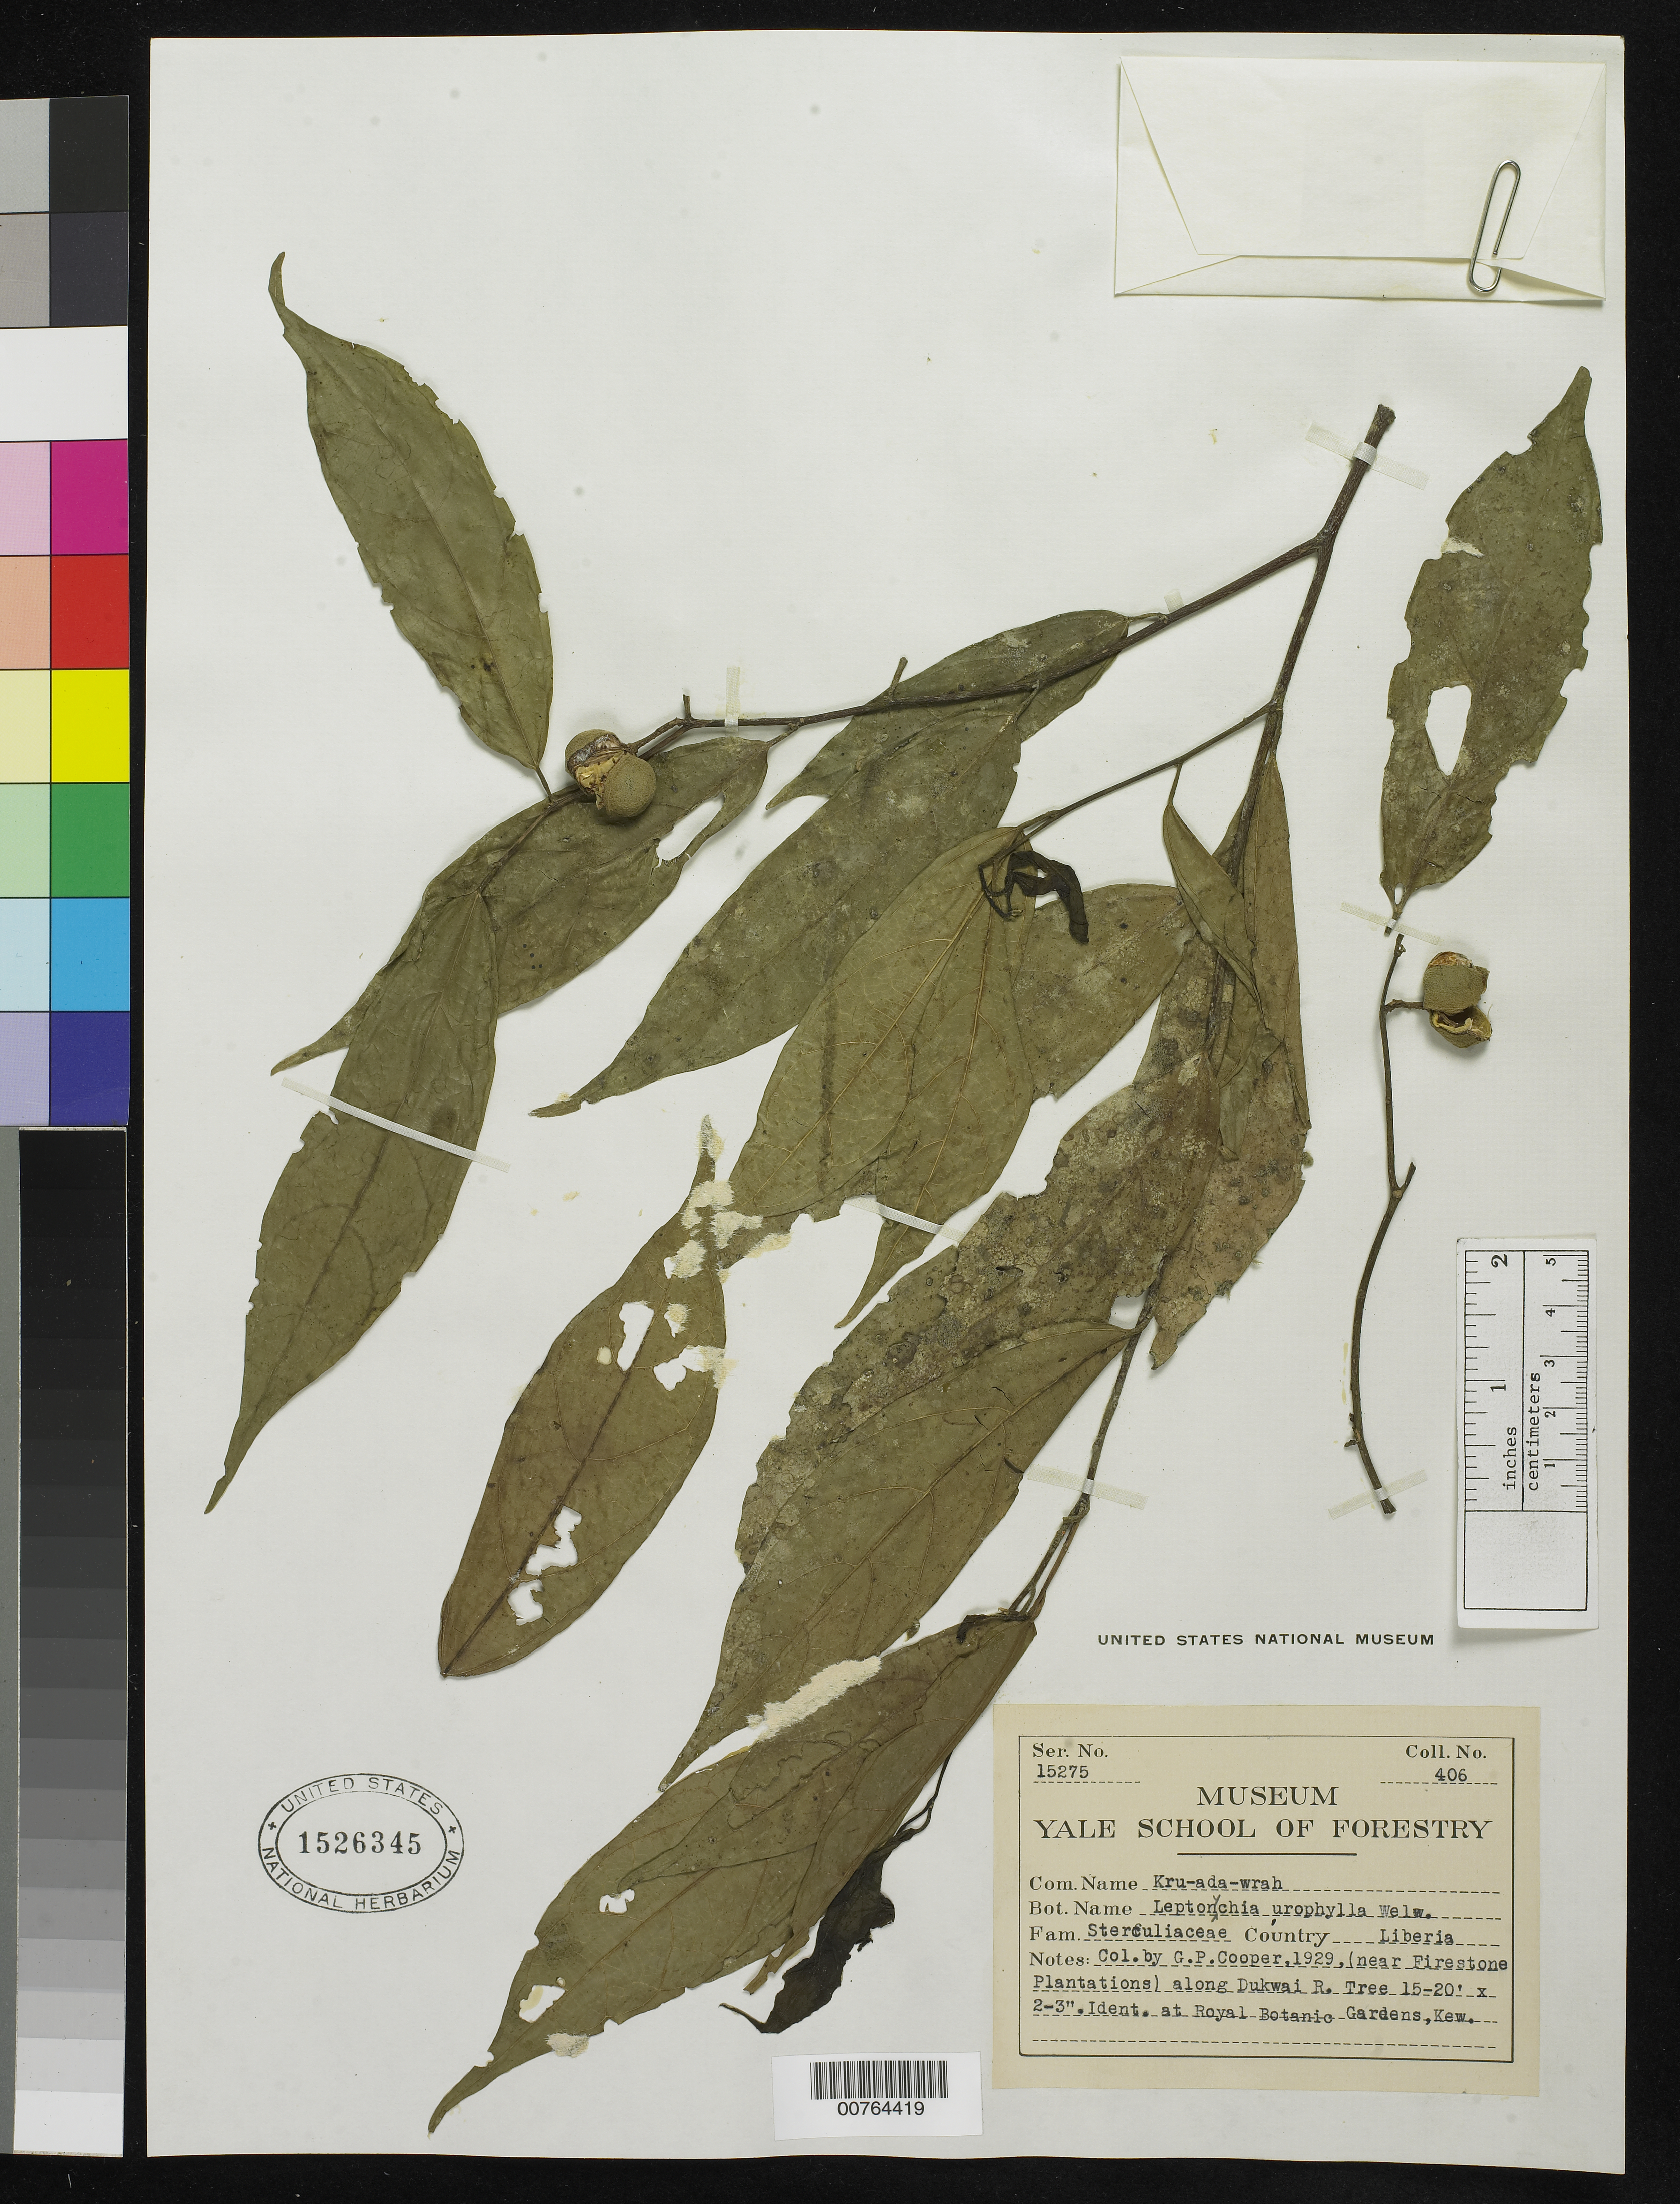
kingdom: Plantae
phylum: Tracheophyta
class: Magnoliopsida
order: Malvales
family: Malvaceae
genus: Leptonychia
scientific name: Leptonychia urophylla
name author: Hutch. & Dalziel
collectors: G. Cooper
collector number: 406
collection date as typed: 1929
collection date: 1929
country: Liberia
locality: (near Firestone Plantations) along Dukwai River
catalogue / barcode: US 1526345